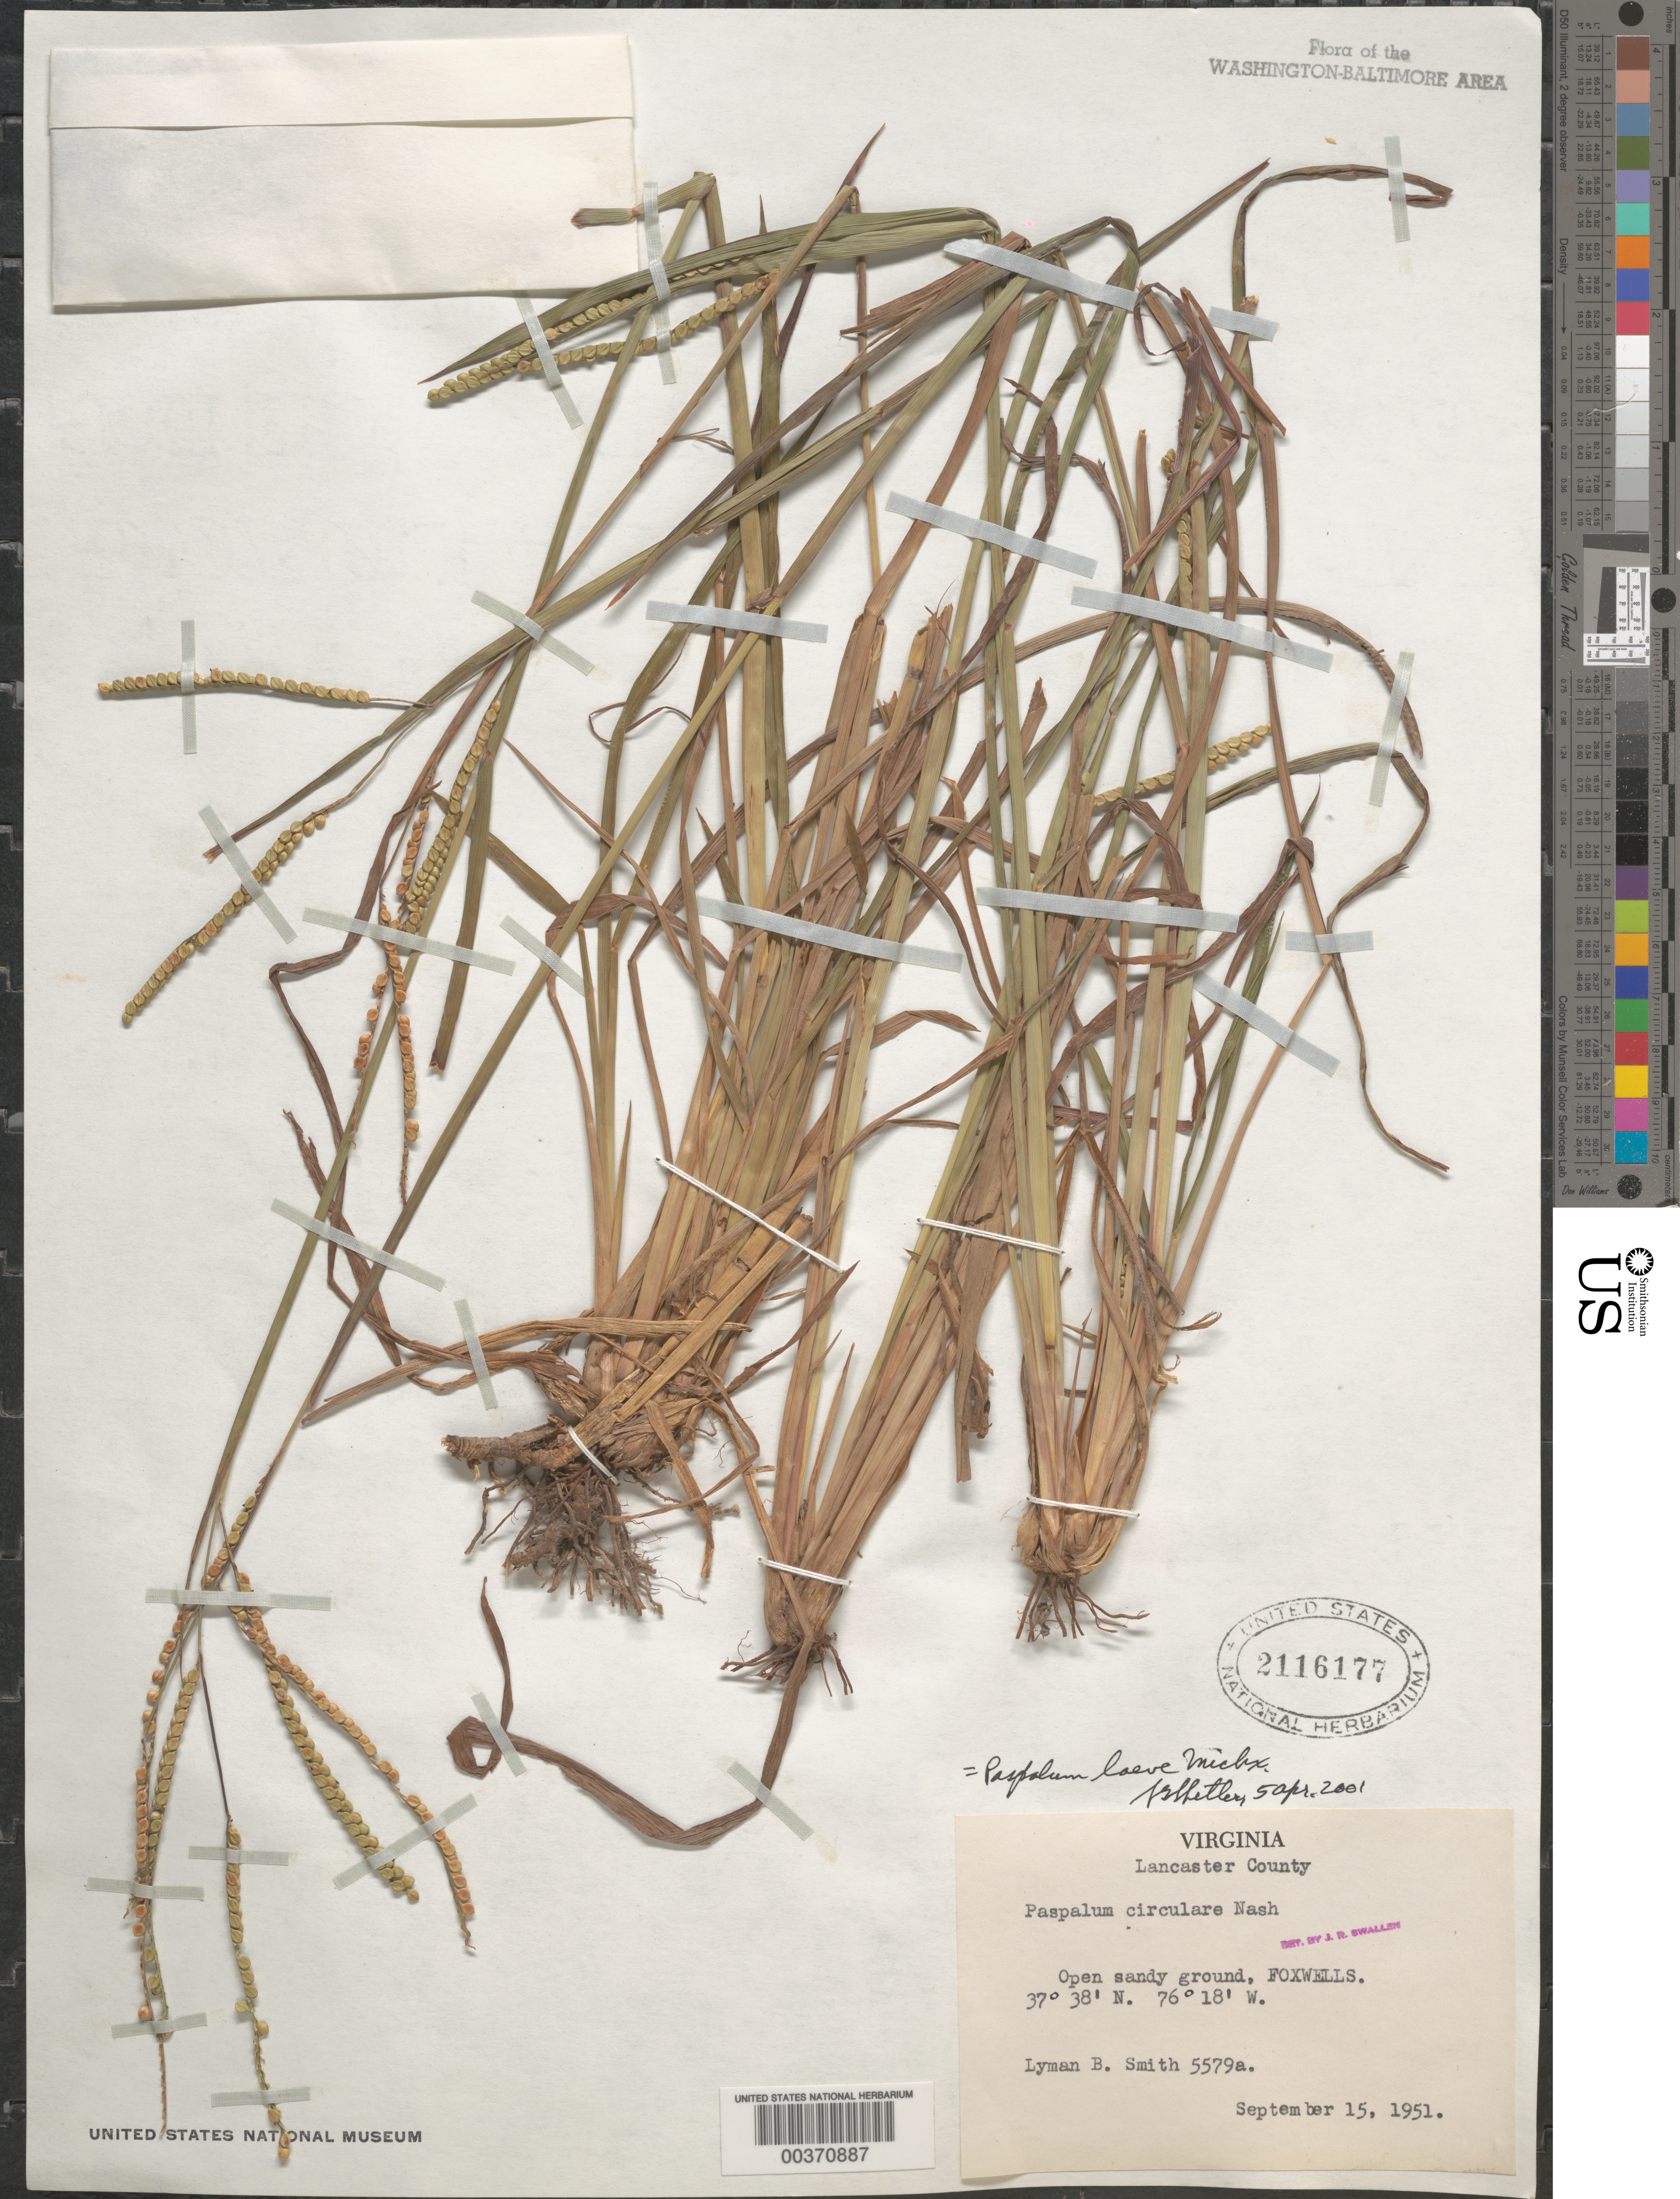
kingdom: Plantae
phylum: Tracheophyta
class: Liliopsida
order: Poales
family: Poaceae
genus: Paspalum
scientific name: Paspalum laeve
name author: Michx.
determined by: Chase, [M.] Agnes, (US)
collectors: L. Smith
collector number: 5579A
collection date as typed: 15 Sep 1951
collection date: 1951-09-15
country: United States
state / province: Virginia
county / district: Lancaster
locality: Foxwells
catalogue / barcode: US 2116177